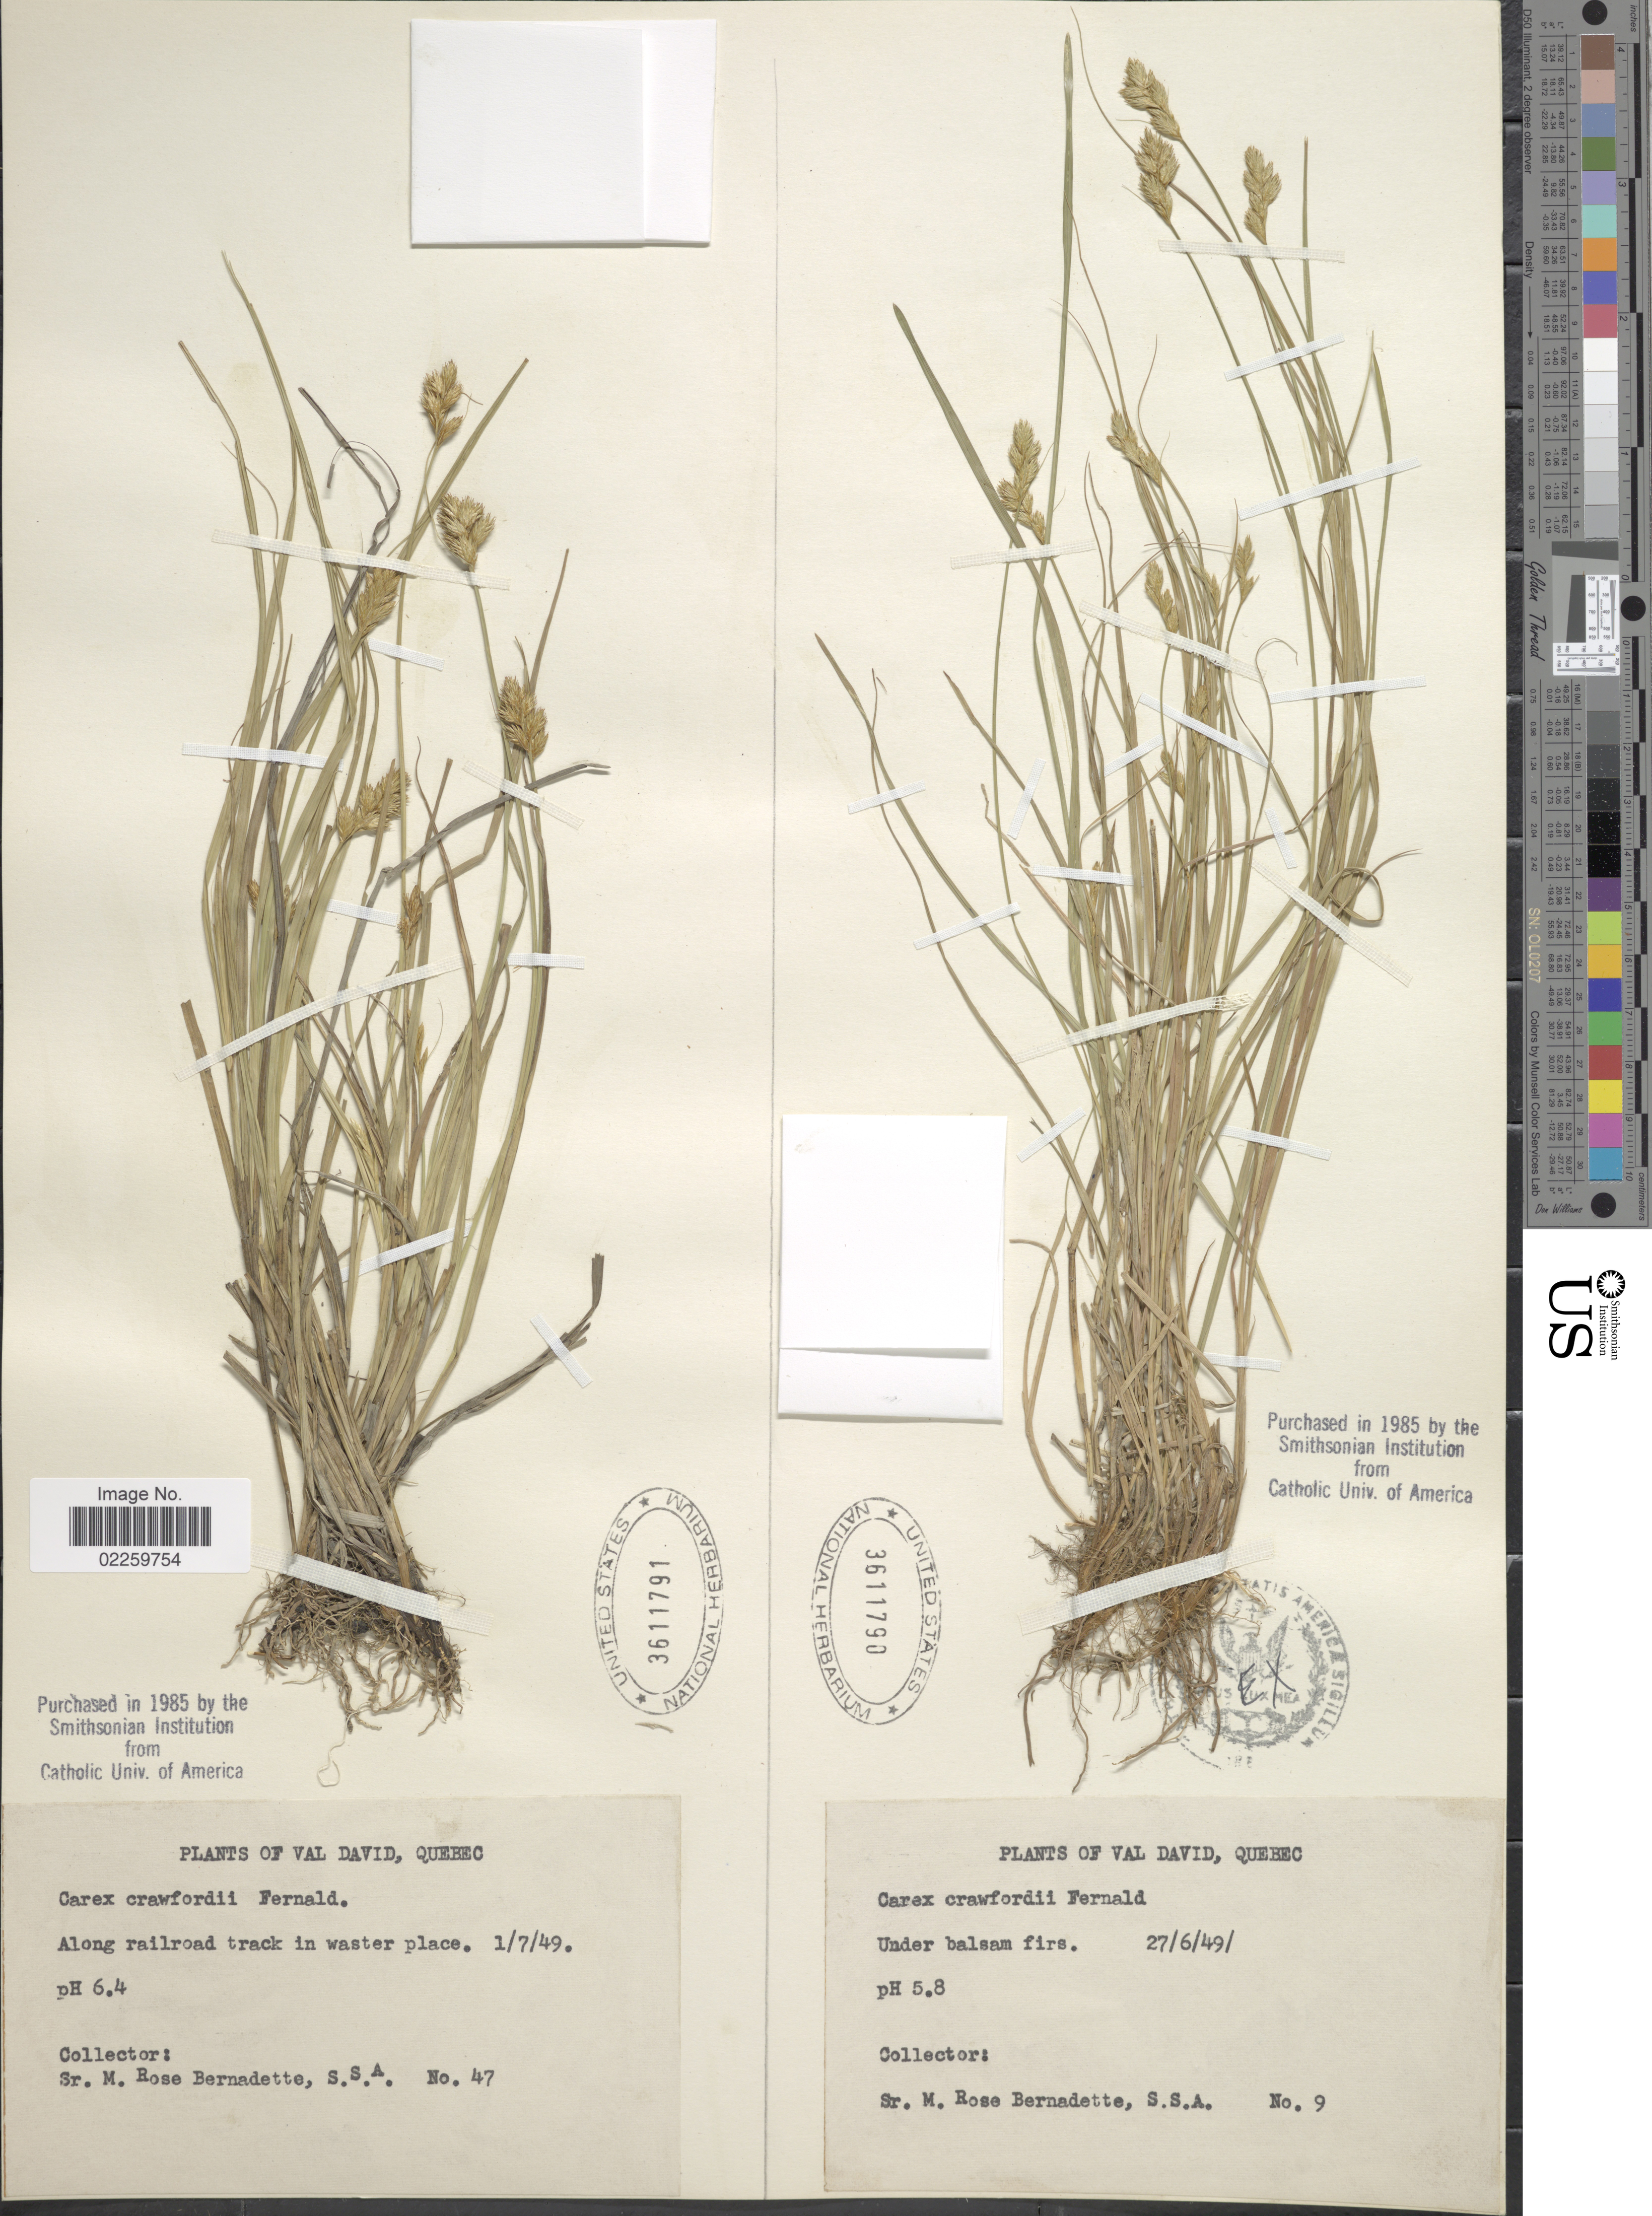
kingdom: Plantae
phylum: Tracheophyta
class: Liliopsida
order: Poales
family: Cyperaceae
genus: Carex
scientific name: Carex crawfordii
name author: Fernald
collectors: M. Bernadette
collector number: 9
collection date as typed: Transcribed d/m/y: 27/6/49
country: Canada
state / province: Quebec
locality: Val David, under balsam firs.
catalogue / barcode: US 3611790-2